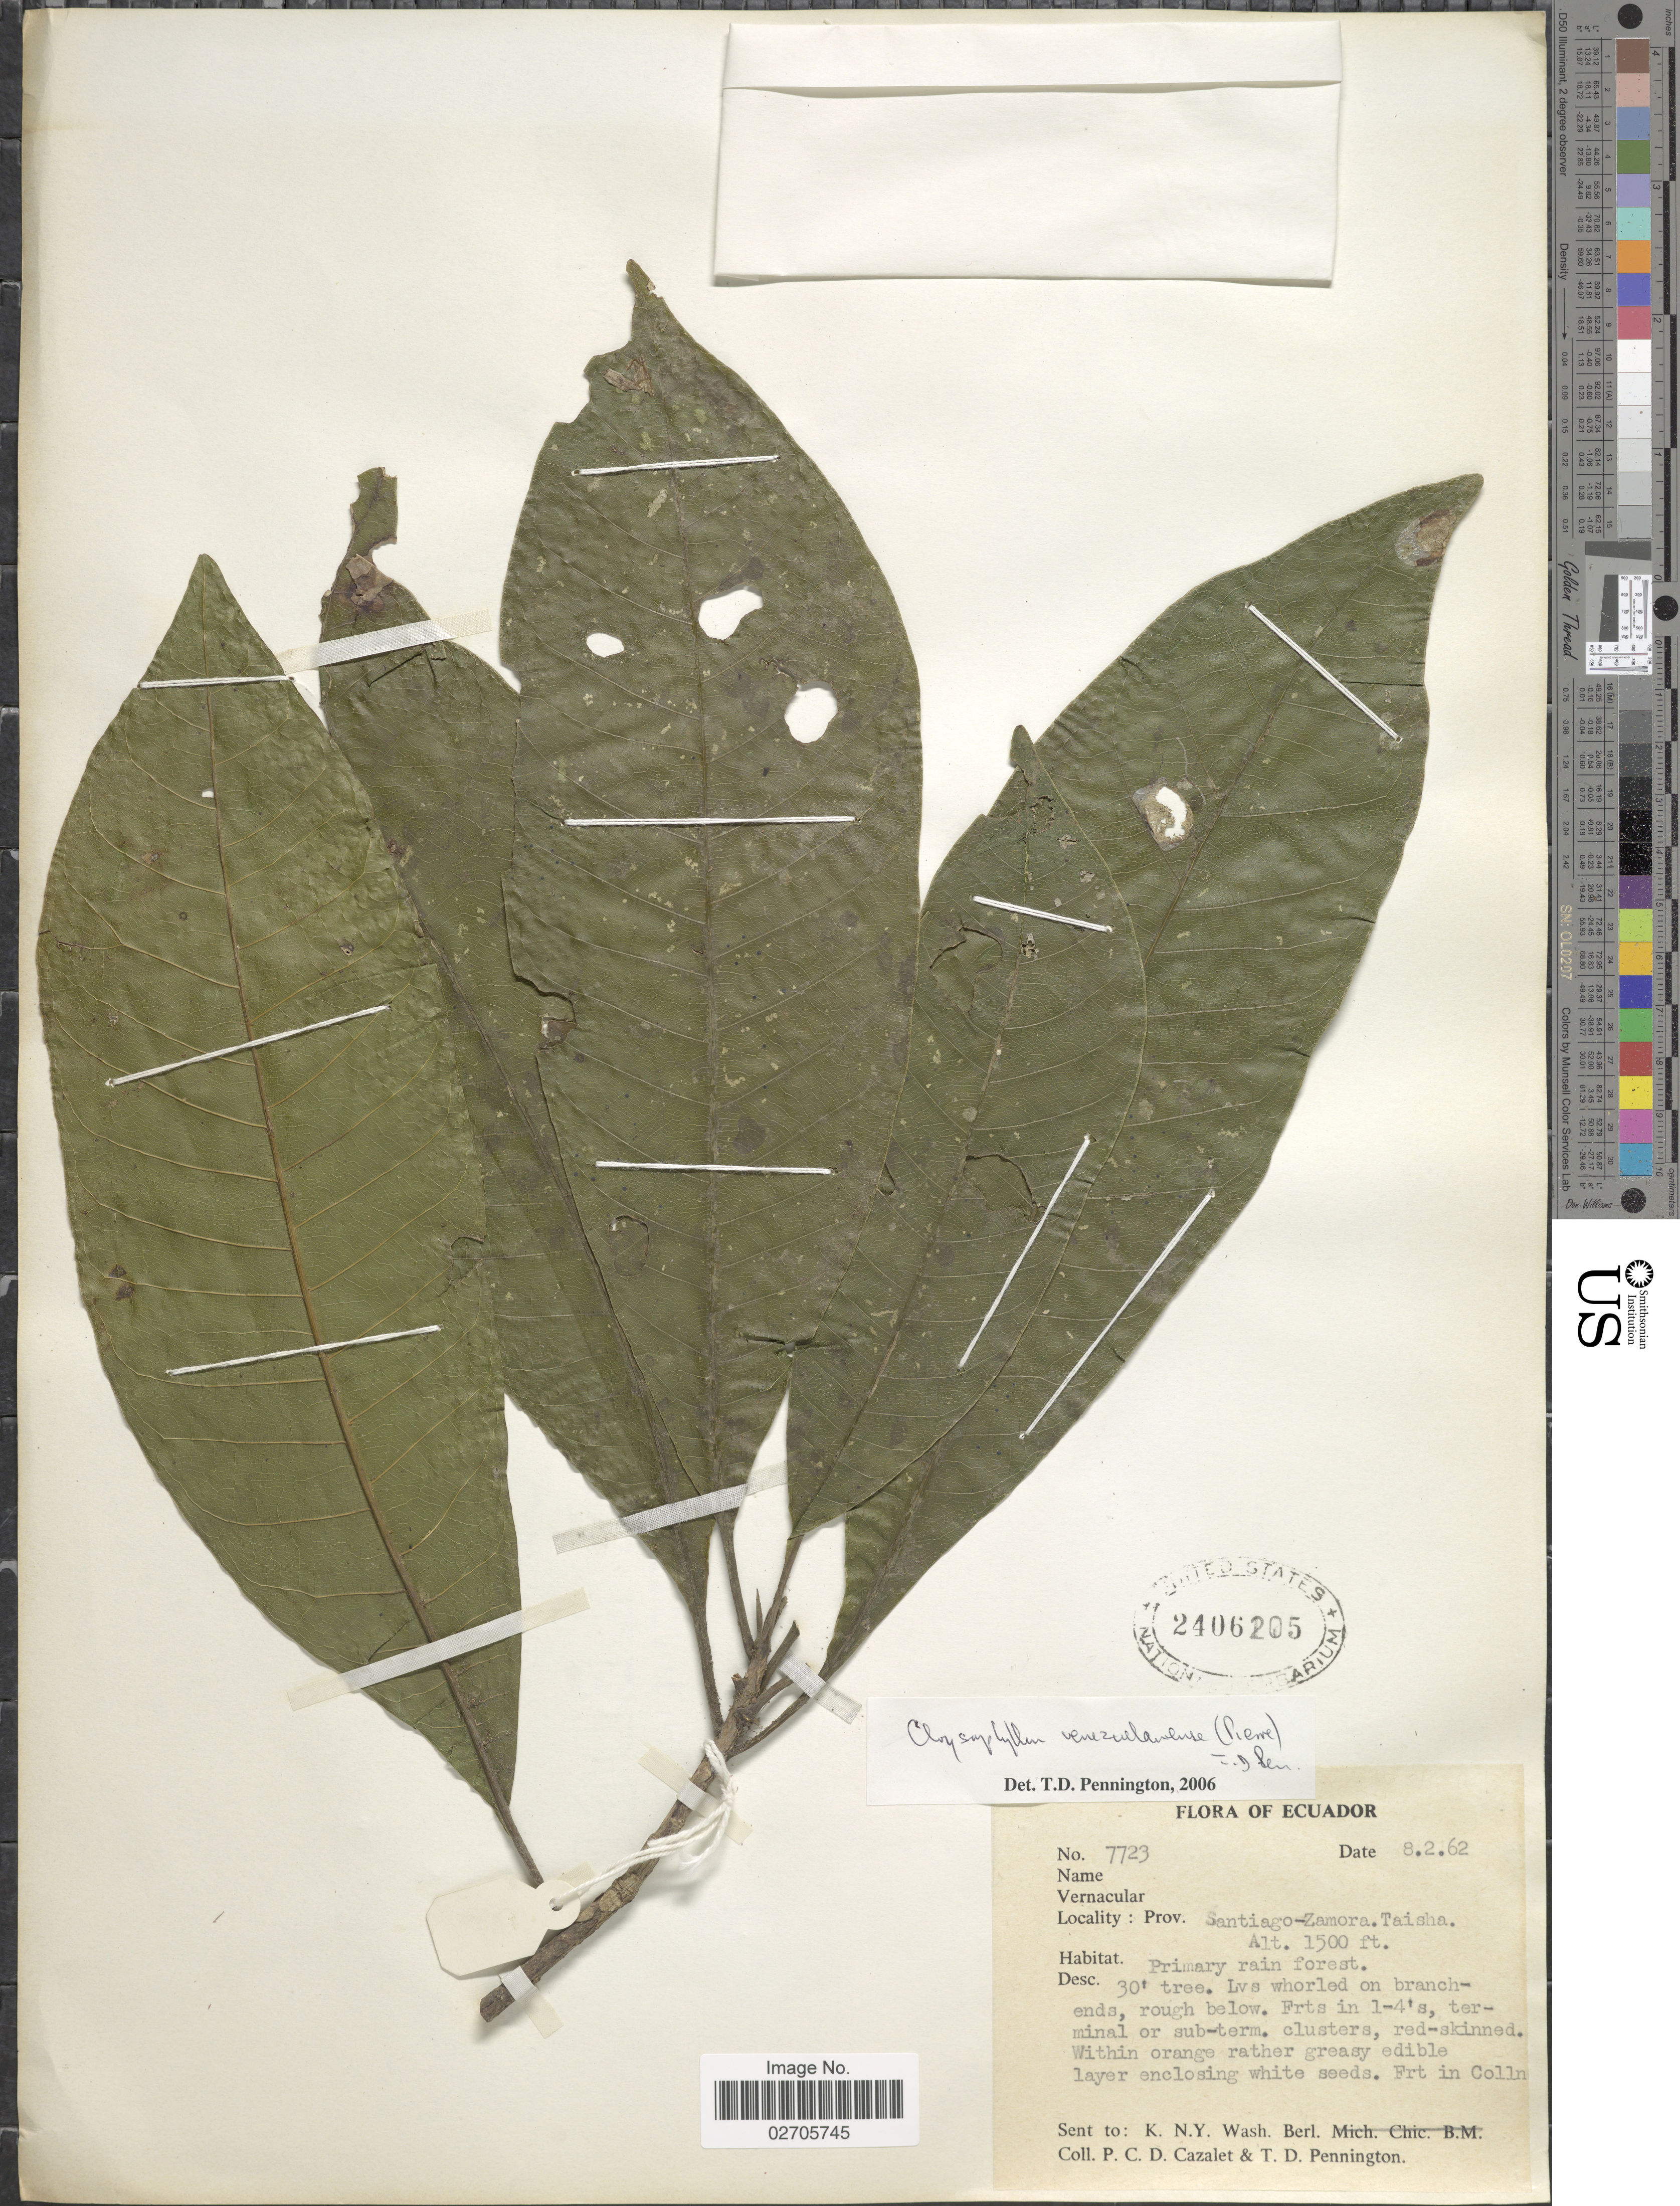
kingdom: Plantae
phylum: Tracheophyta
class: Magnoliopsida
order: Ericales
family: Sapotaceae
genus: Chrysophyllum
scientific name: Chrysophyllum venezuelanense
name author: (Pierre) T.D. Penn.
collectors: P. C. D. Cazalet & T. D. Pennington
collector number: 7723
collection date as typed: Transcribed d/m/y: 8/2/62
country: Ecuador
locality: Prov. Santiago-Zamora. Taisha, Primary rain forest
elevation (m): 457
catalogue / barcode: US 2406205